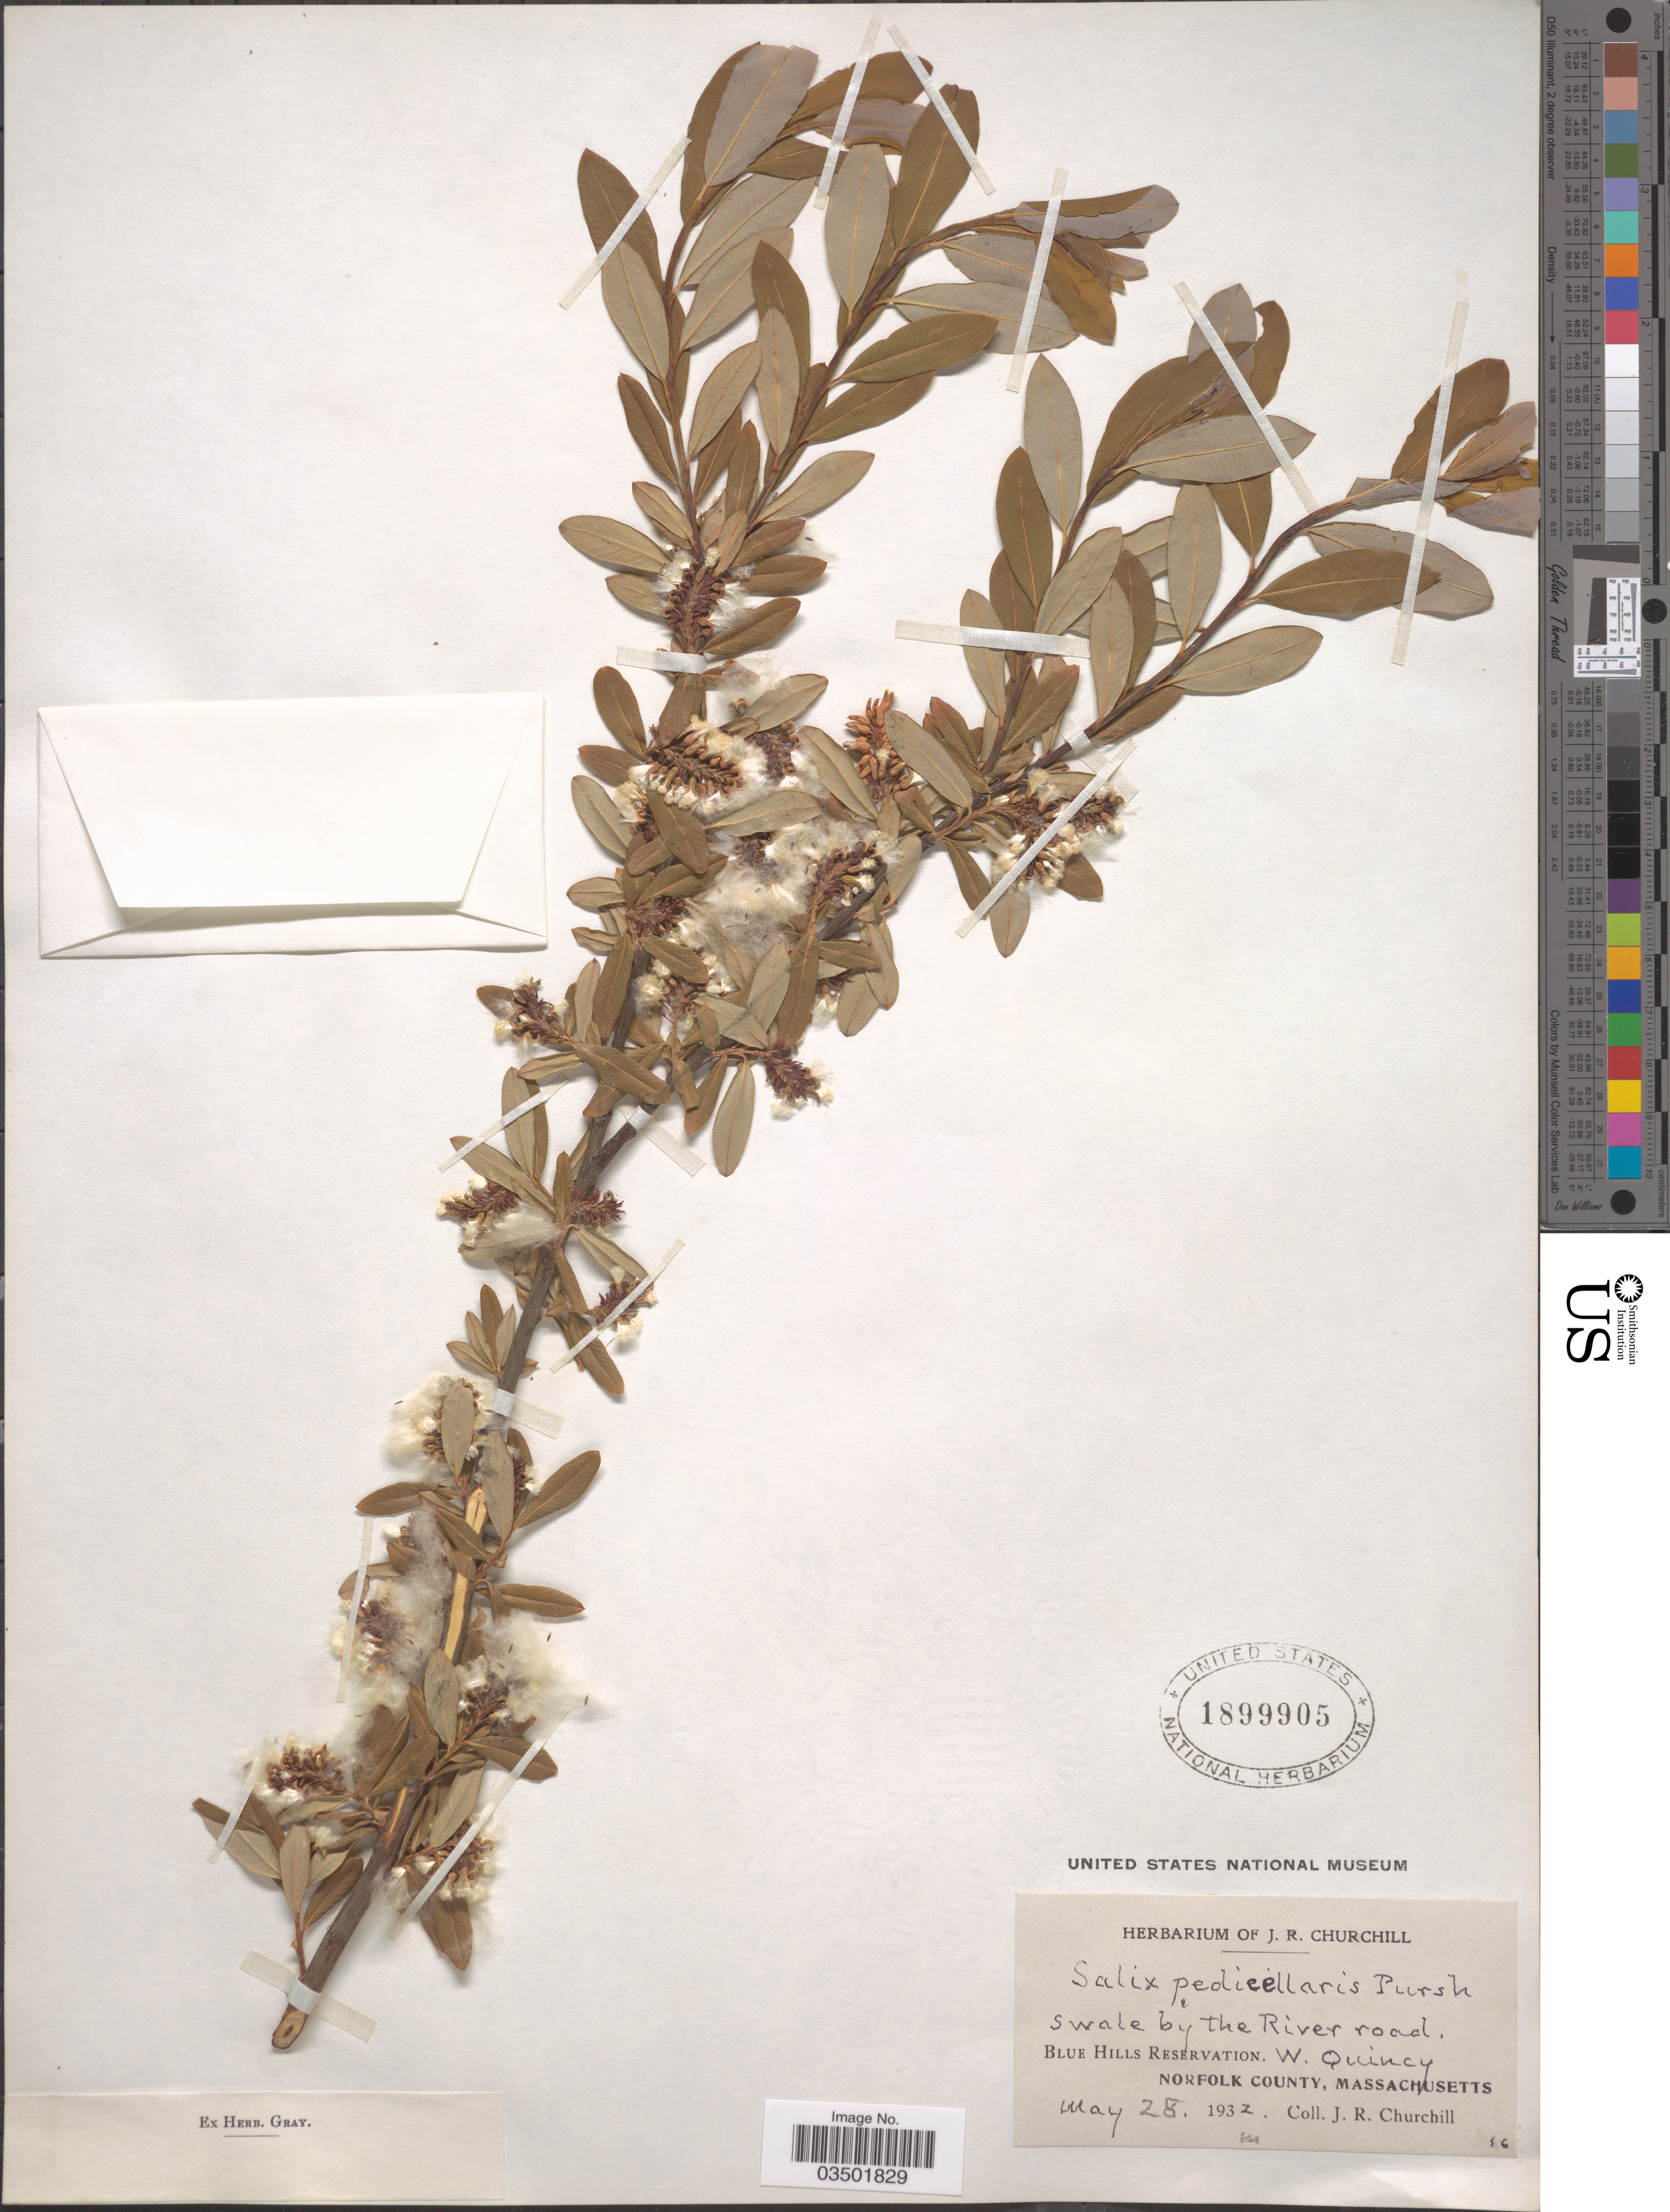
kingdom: Plantae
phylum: Tracheophyta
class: Magnoliopsida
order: Malpighiales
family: Salicaceae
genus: Salix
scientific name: Salix pedicellaris var. hypoglauca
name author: Fernald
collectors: J. Churchill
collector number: !6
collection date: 1932-05-28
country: United States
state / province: Massachusetts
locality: Swale by the River road, Blue Hills Reservation, W. Quincy Norfolk County.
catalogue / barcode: US 1899905